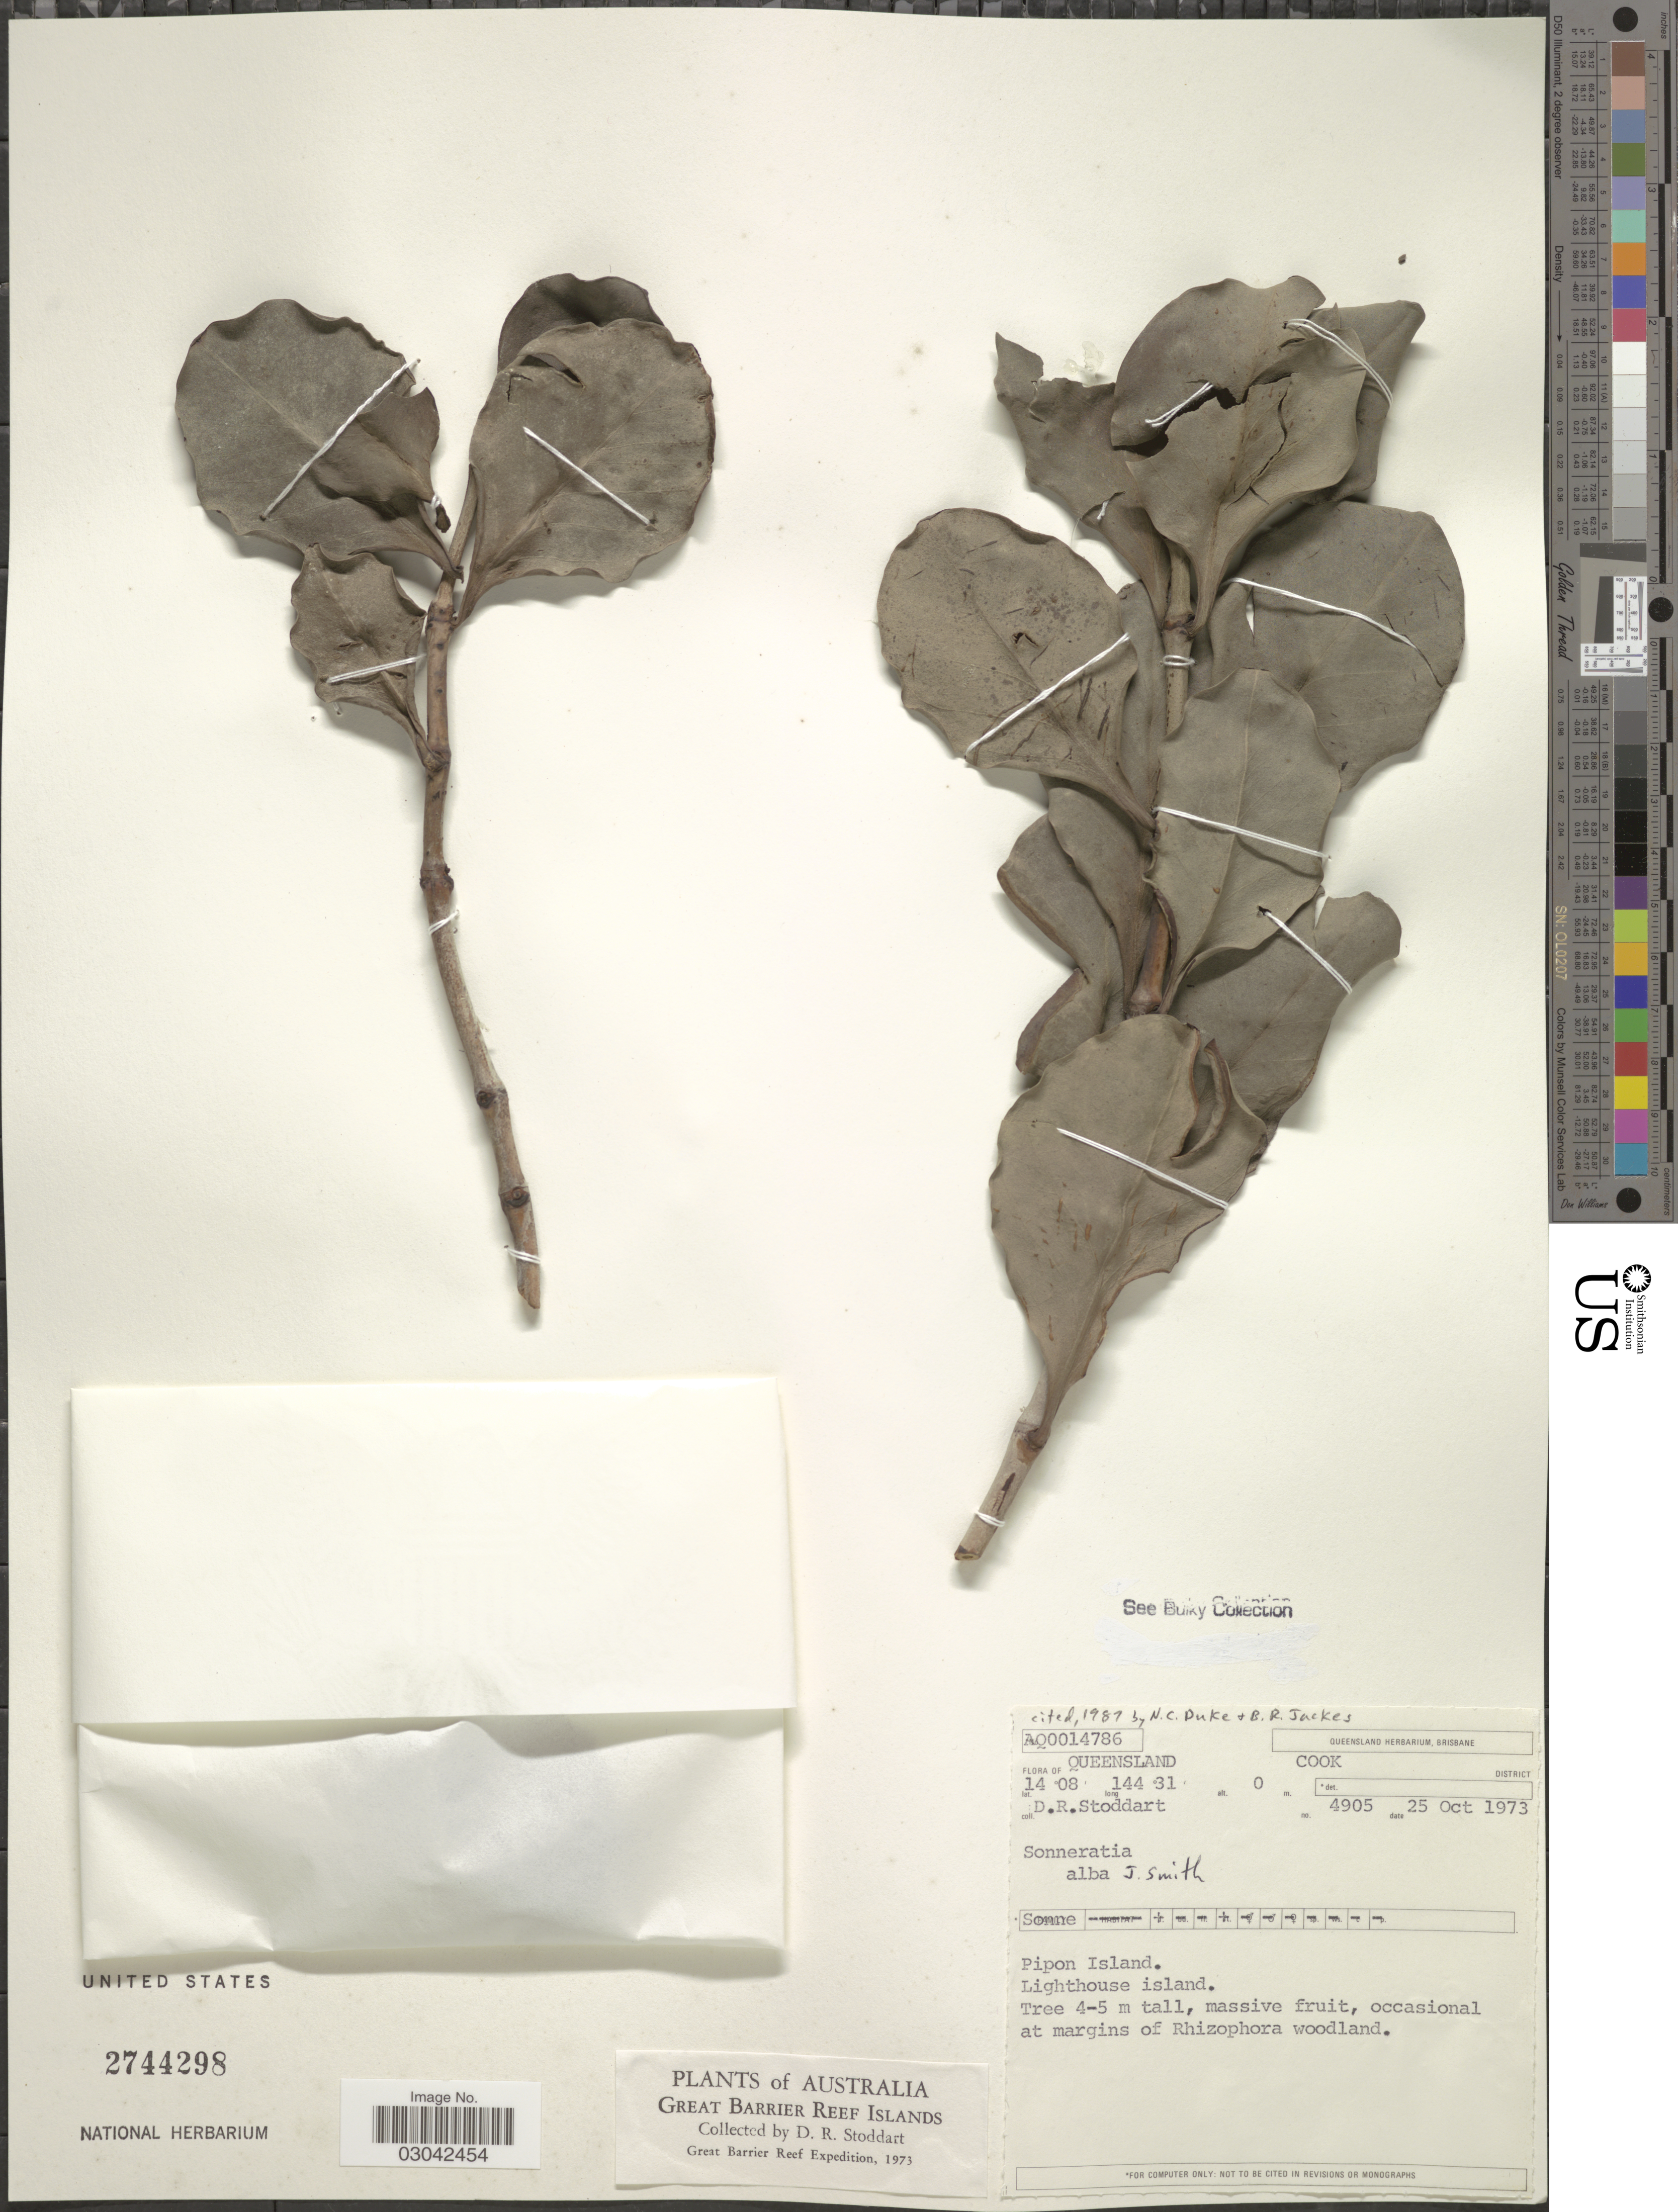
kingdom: Plantae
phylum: Tracheophyta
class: Magnoliopsida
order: Myrtales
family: Lythraceae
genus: Sonneratia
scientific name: Sonneratia alba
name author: Sm.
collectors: D. R. Stoddart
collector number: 4905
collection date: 1973-10-25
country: Australia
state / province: Queensland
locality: Cook District. Pipon Island. Lighthouse island. Great Barrier Reef Islands.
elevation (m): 0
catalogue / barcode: US 2744298